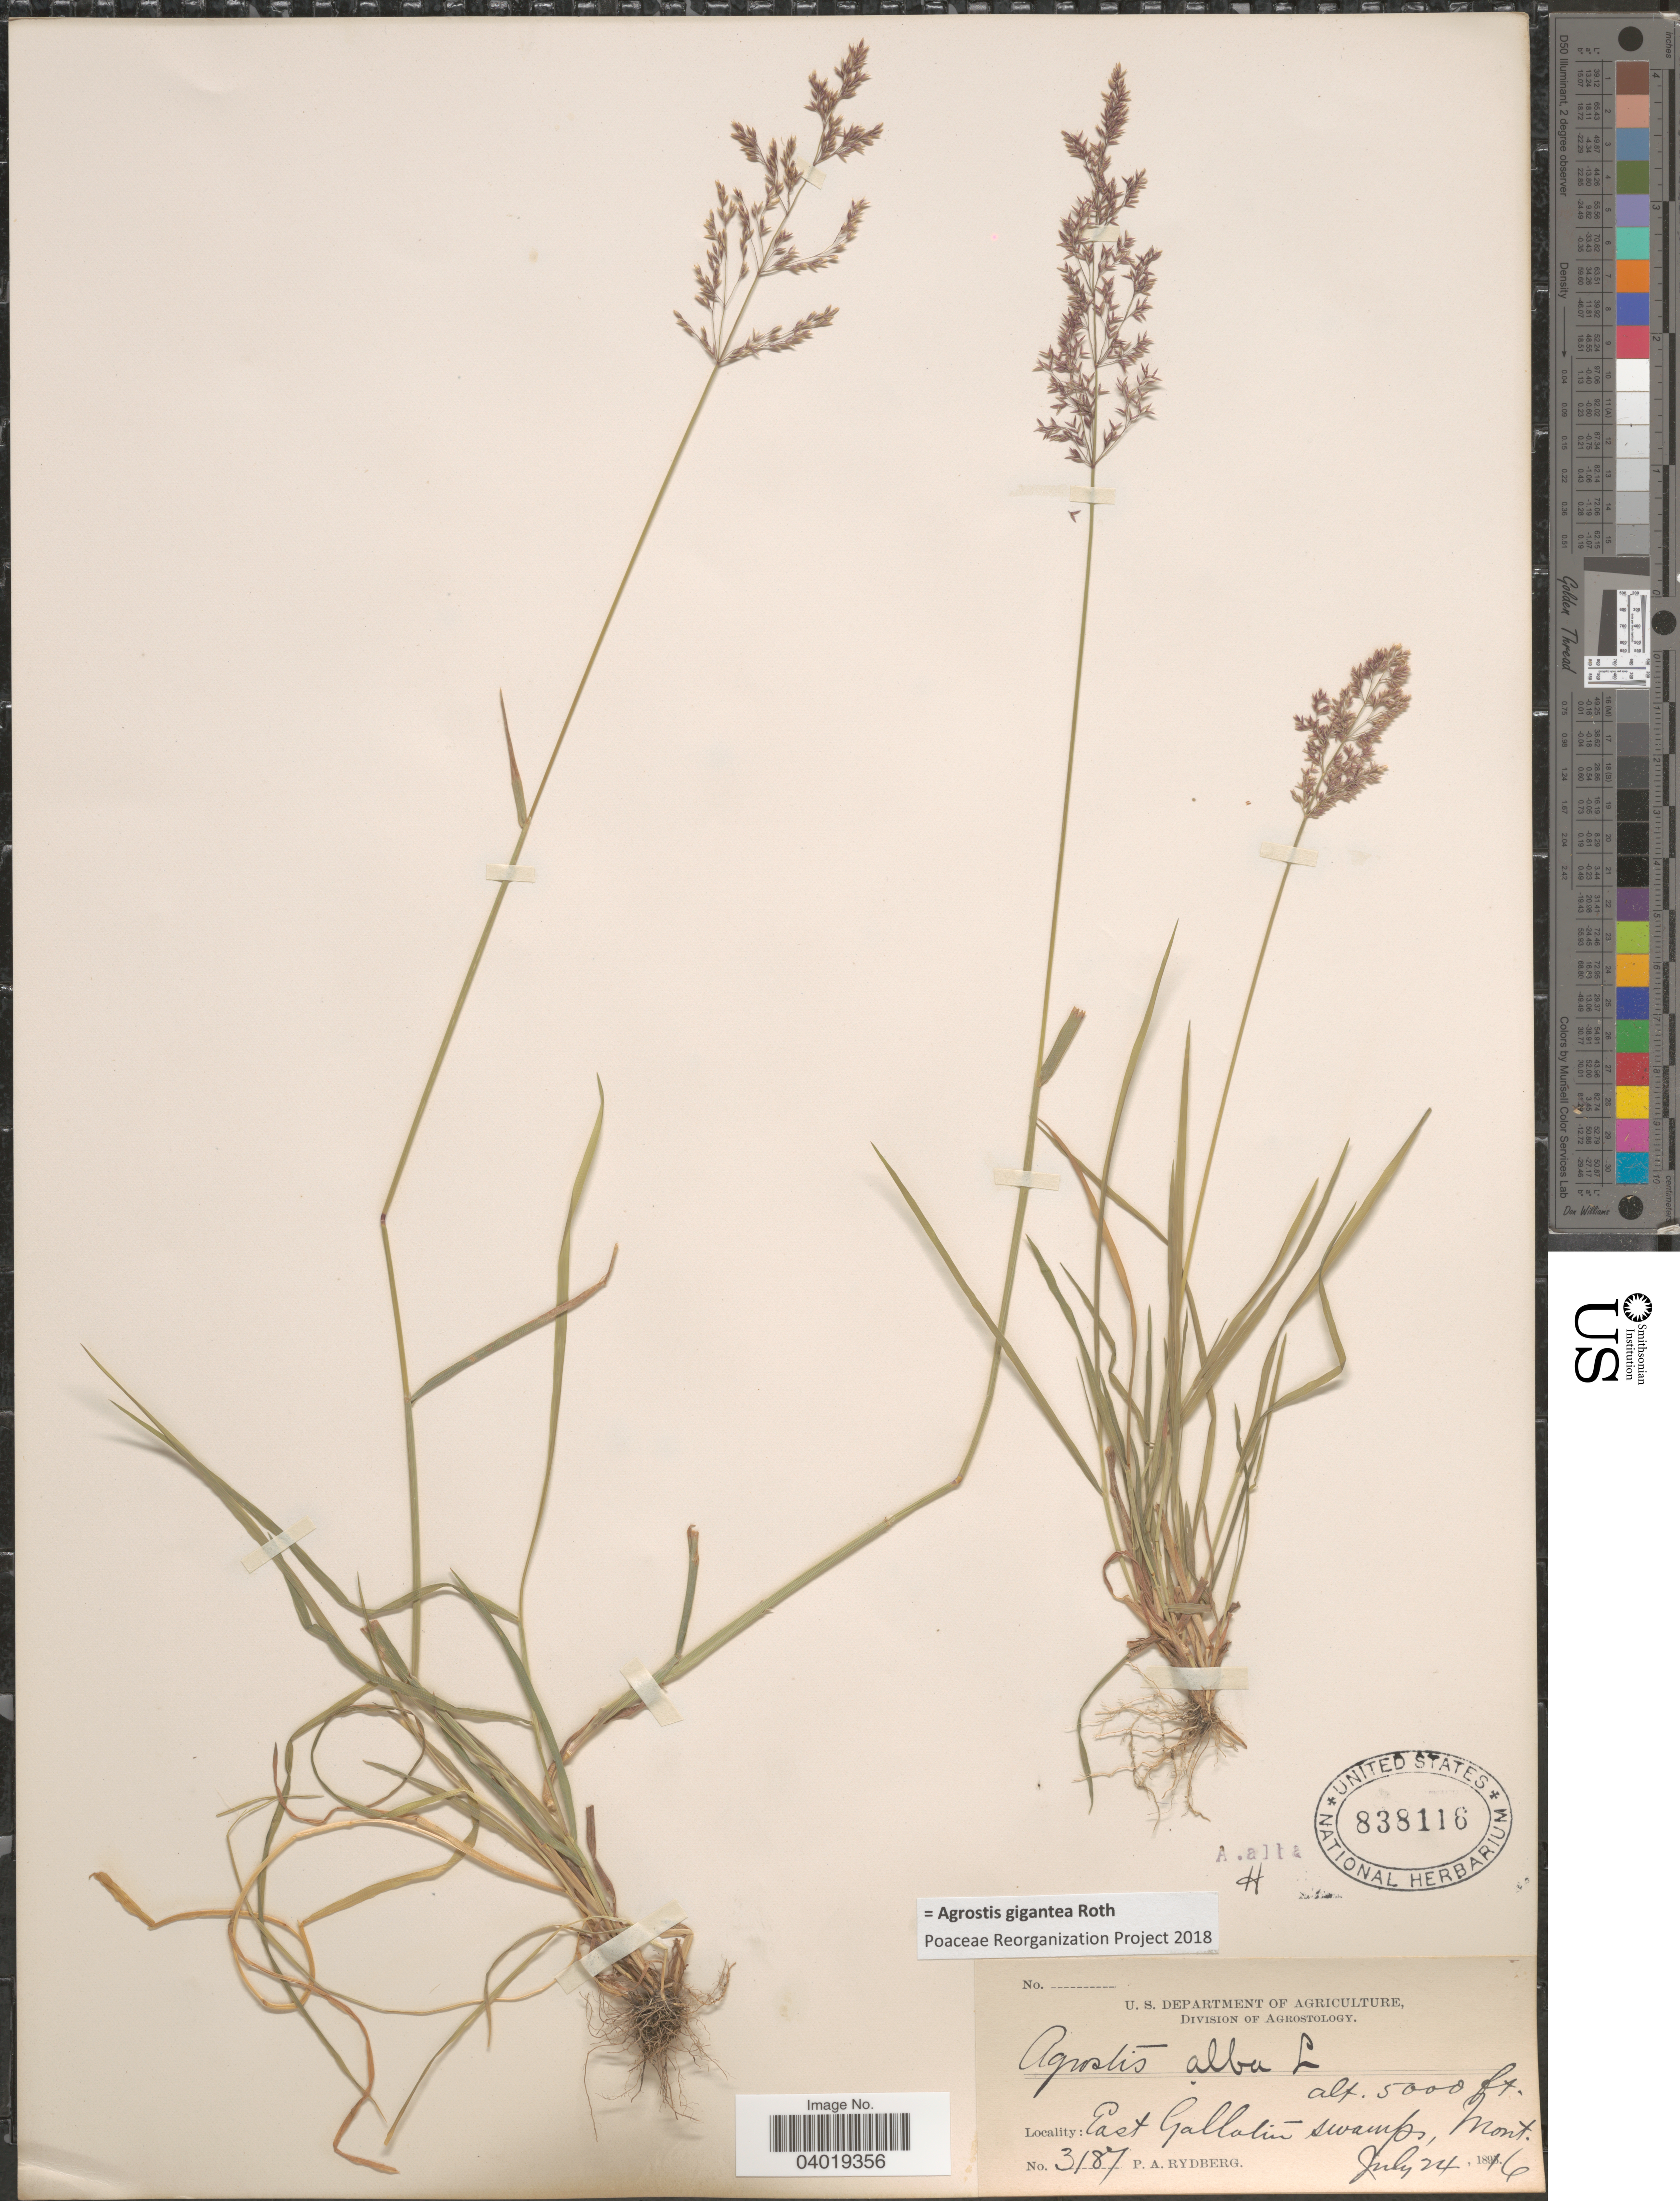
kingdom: Plantae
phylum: Tracheophyta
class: Liliopsida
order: Poales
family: Poaceae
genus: Agrostis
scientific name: Agrostis gigantea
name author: Roth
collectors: P. A. Rydberg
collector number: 3187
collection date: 1896-07-24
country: United States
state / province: Montana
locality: East Gallatin swamps.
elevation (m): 1524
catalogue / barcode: US 838116